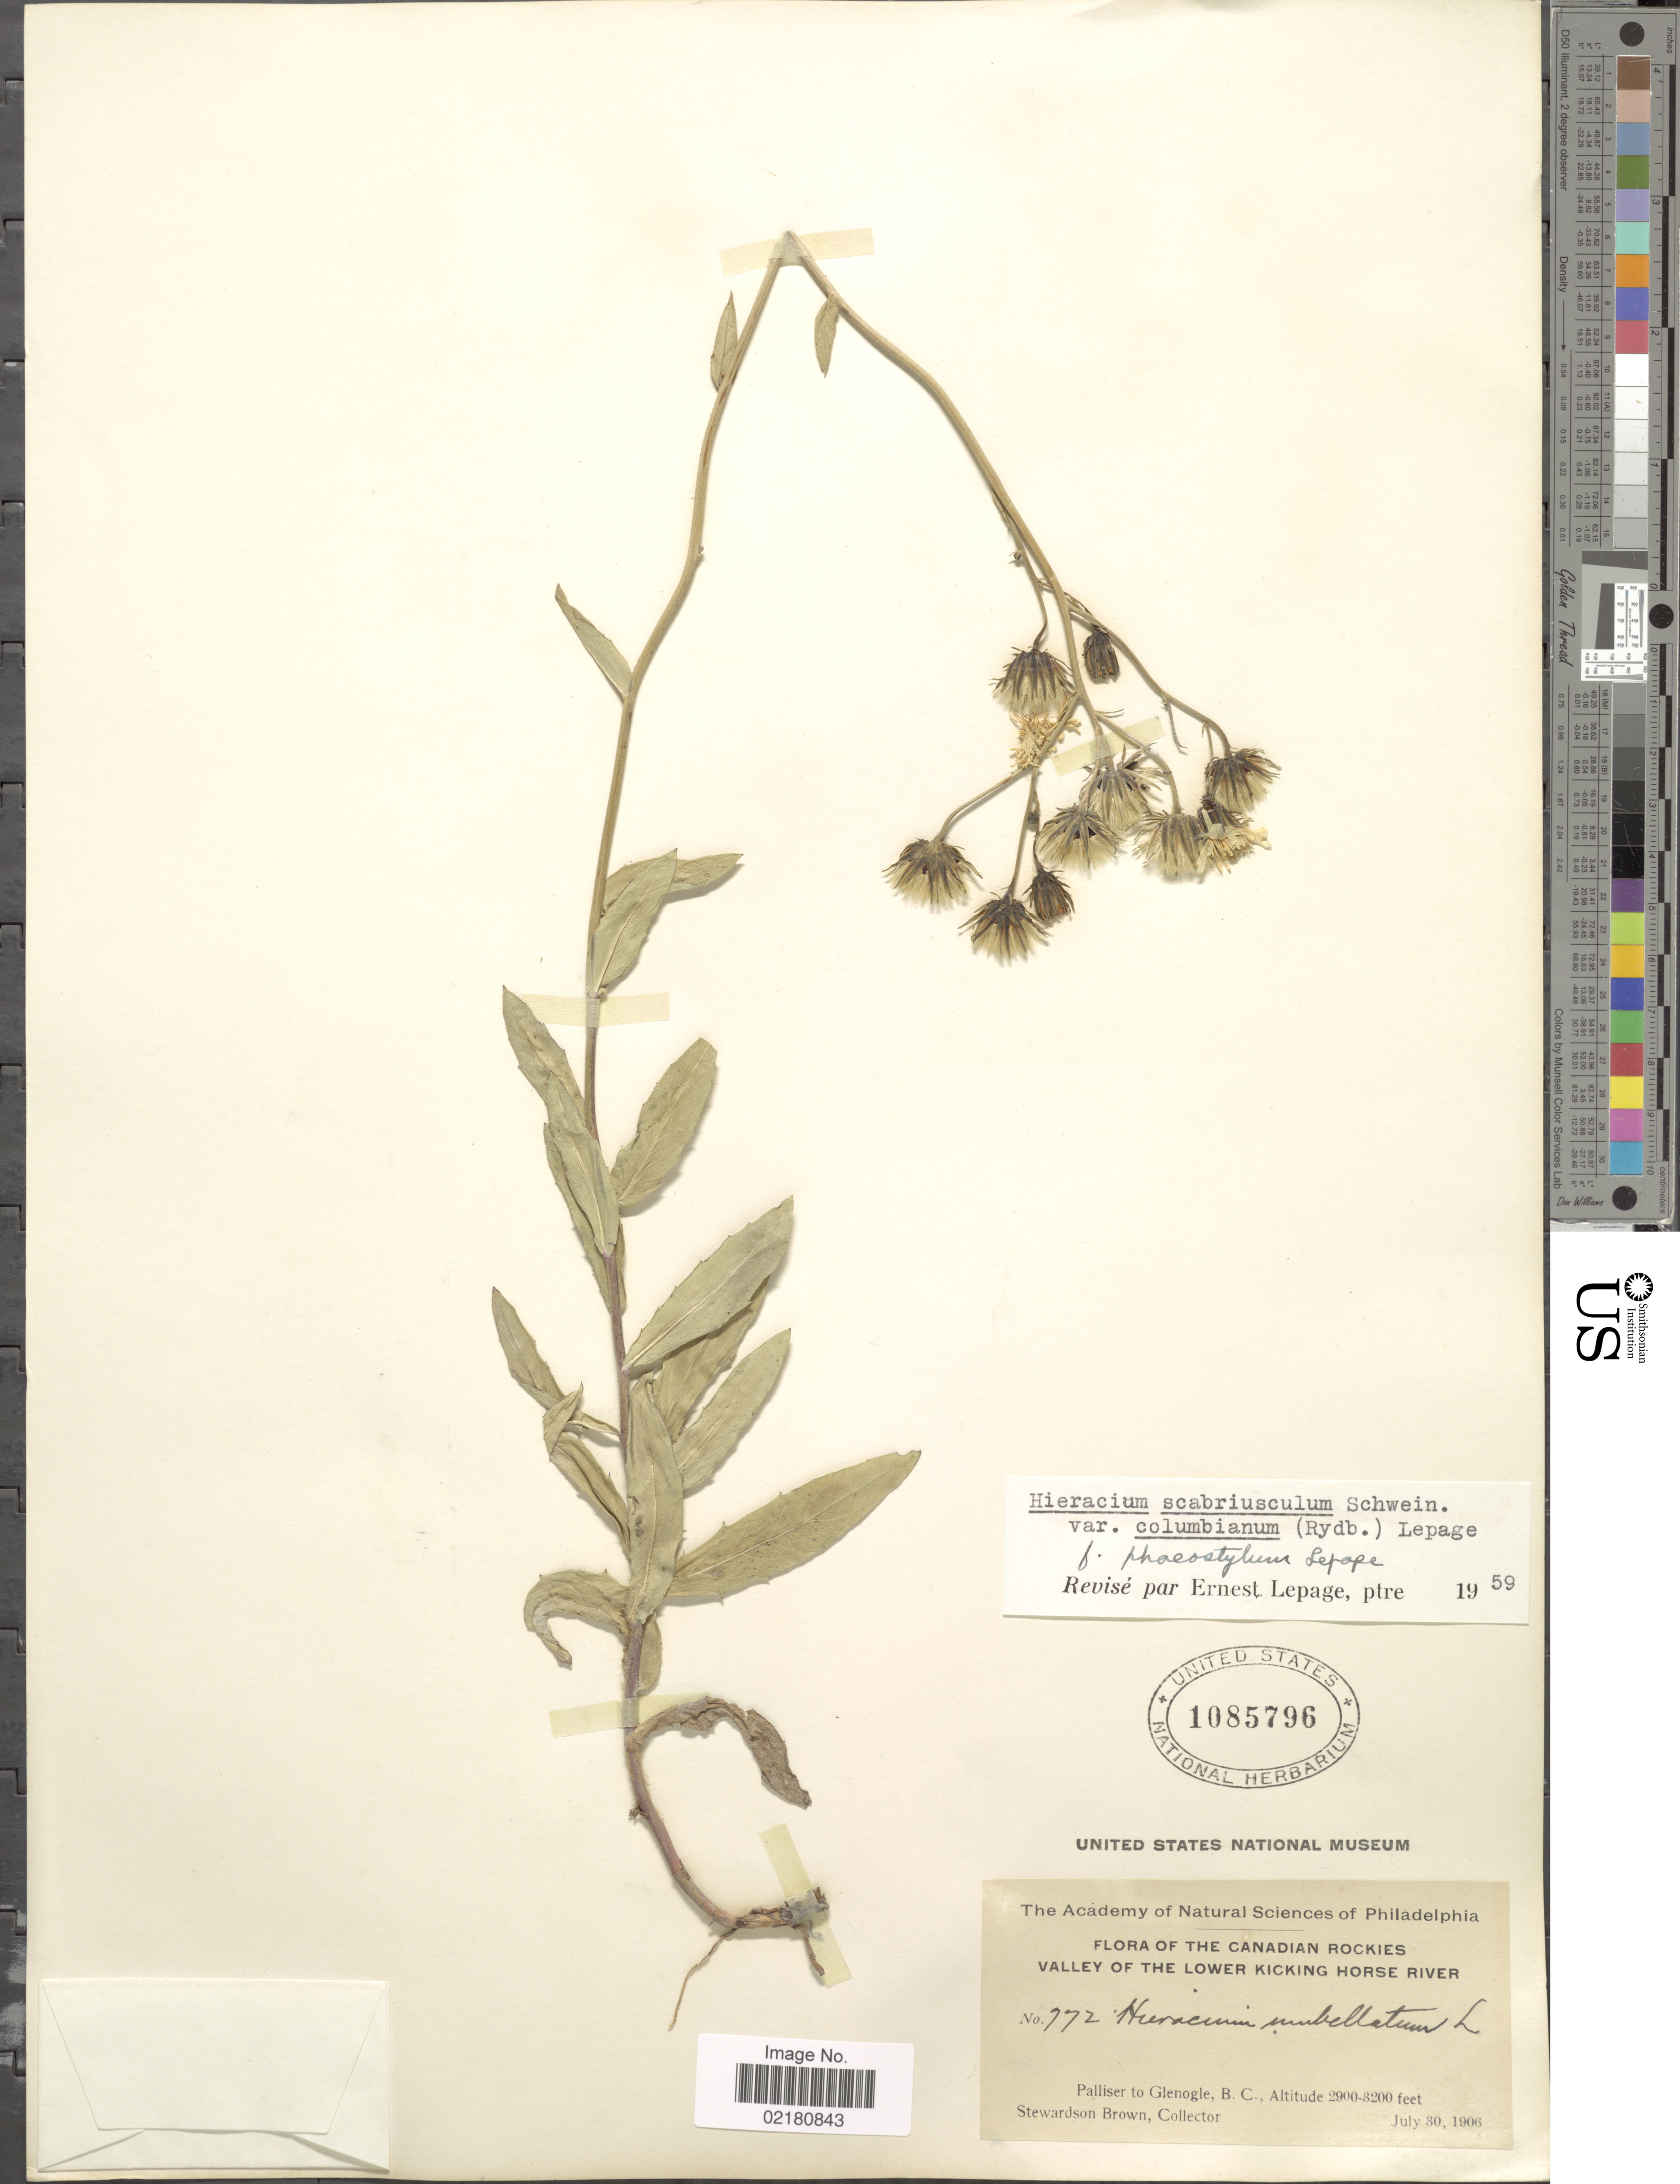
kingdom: Plantae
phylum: Tracheophyta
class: Magnoliopsida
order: Asterales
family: Asteraceae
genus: Hieracium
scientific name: Hieracium umbellatum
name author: L.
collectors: S. Brown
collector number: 992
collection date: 1906-07-30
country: Canada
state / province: British Columbia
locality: The Canadian rockies valley of the lower kicking horse river. Palliser to Gneogle, B.C.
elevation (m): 884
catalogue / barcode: US 1085796